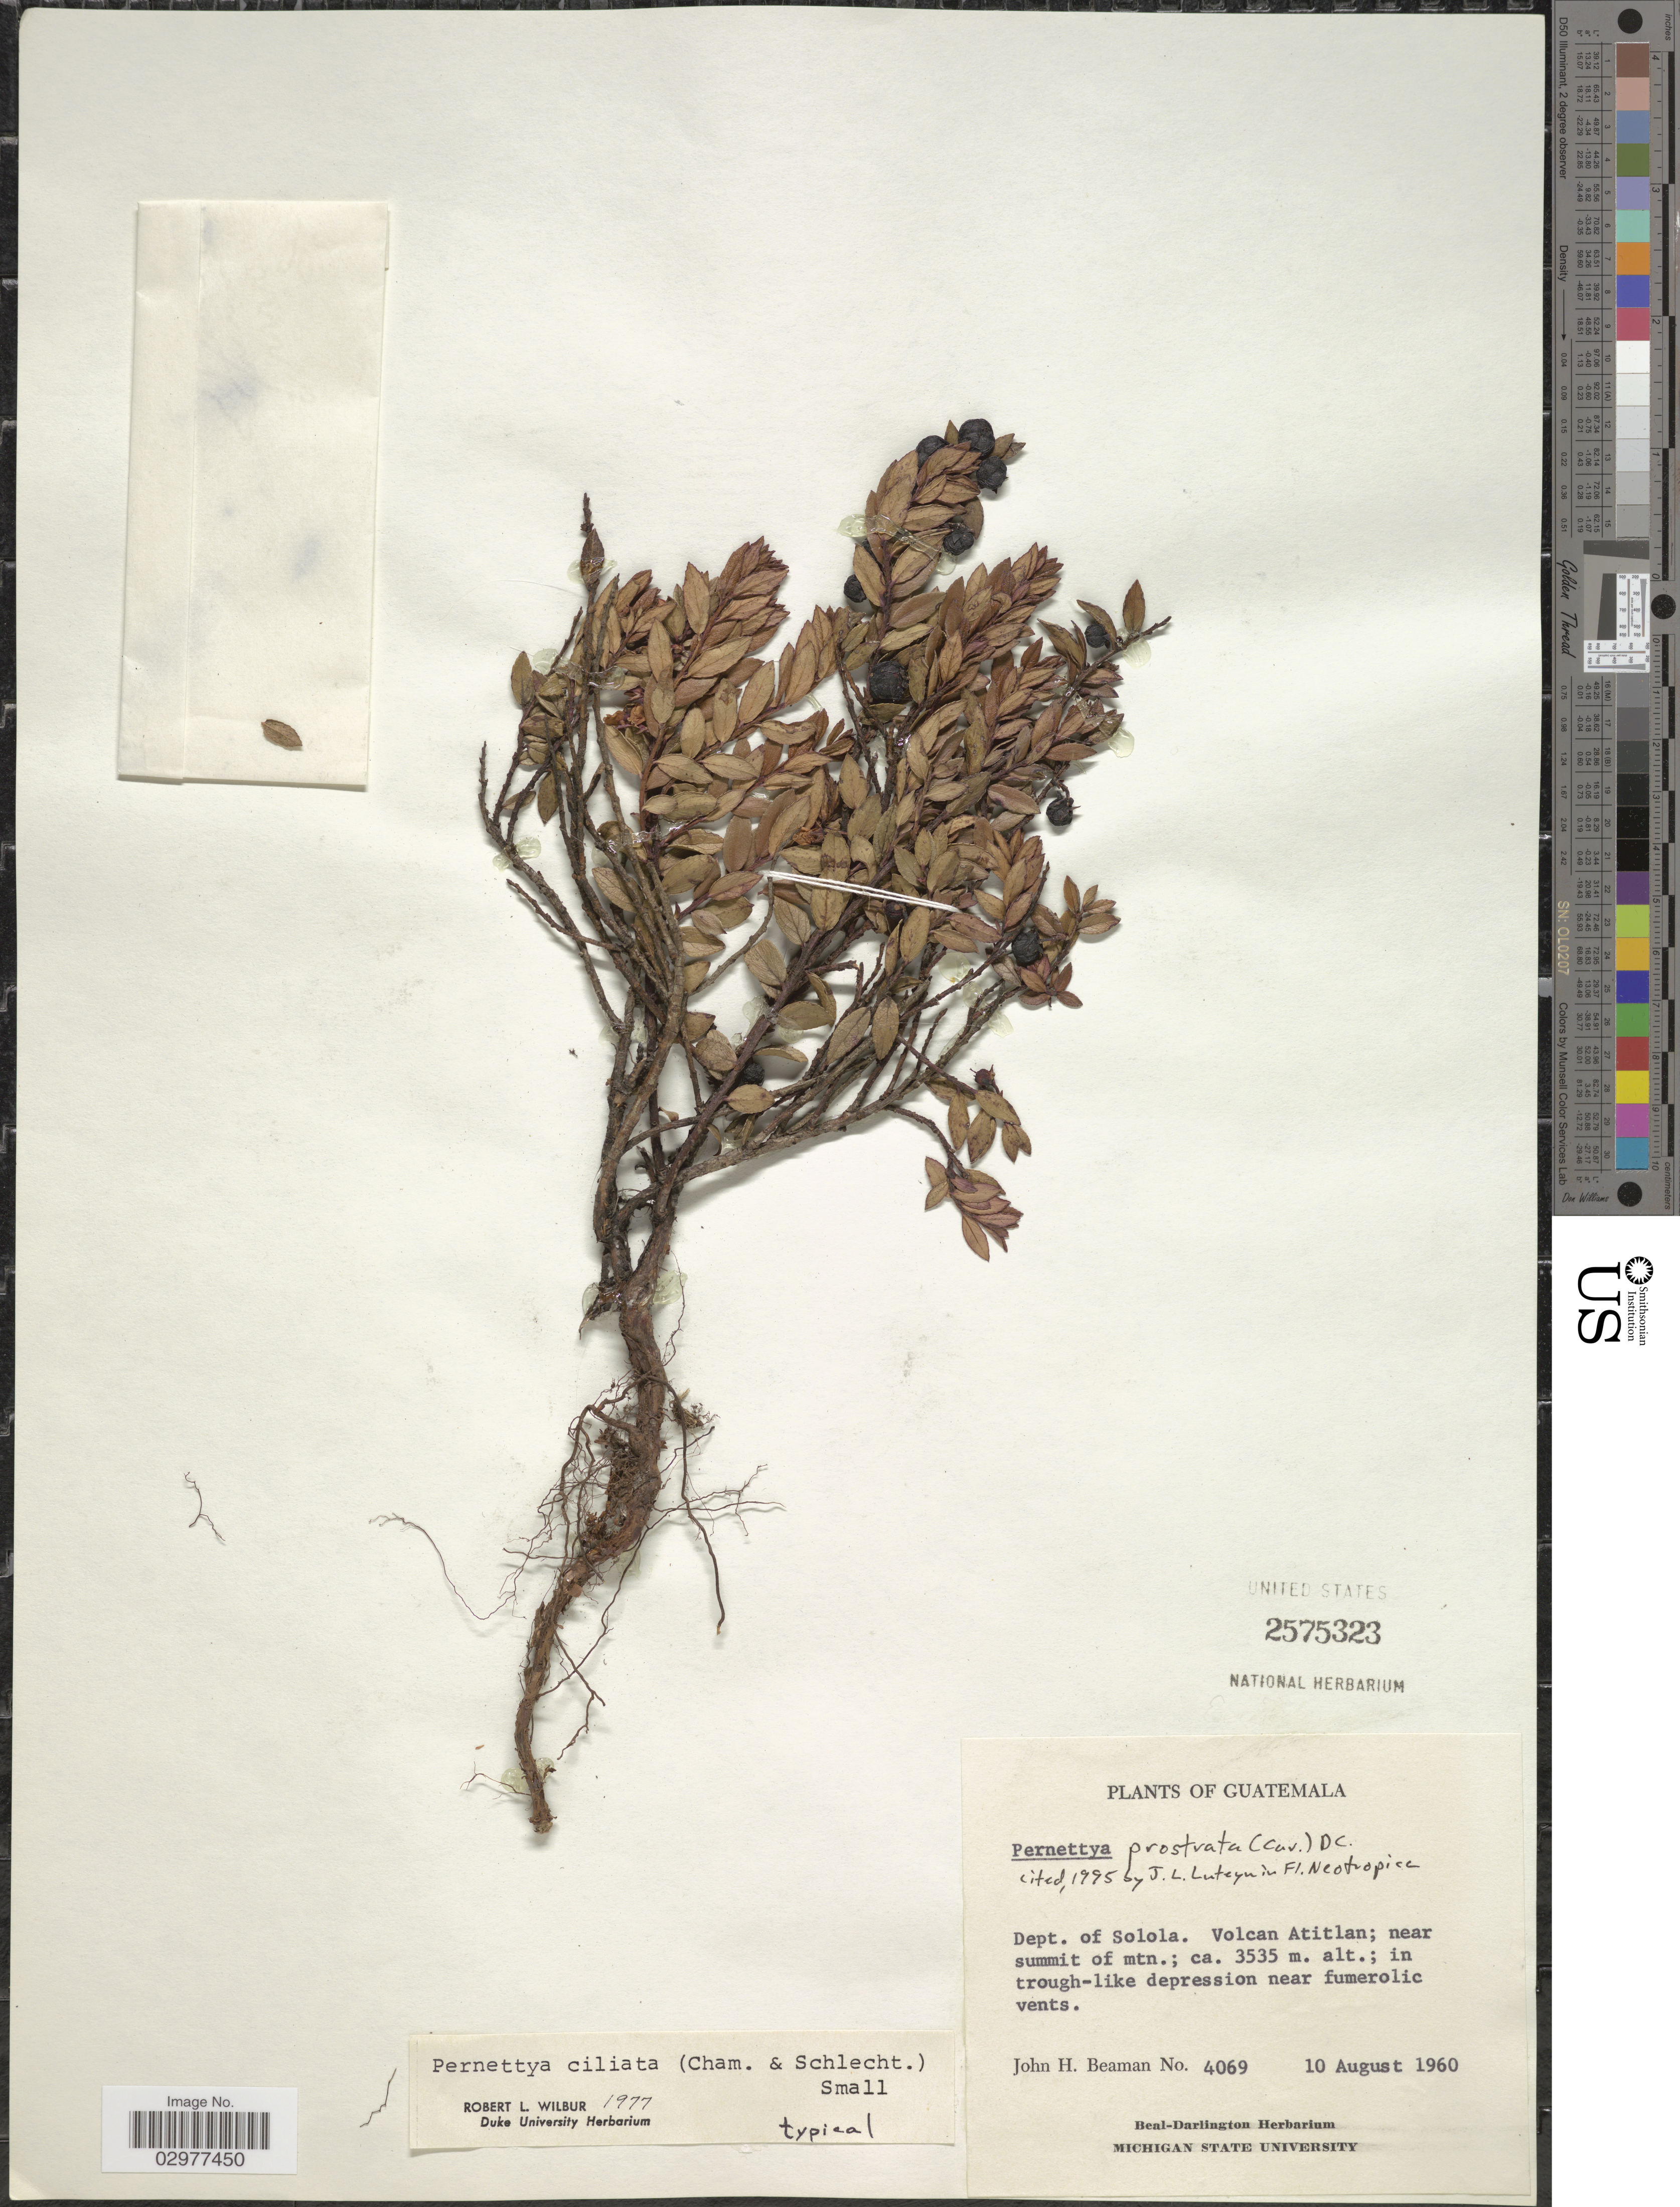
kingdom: Plantae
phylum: Tracheophyta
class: Magnoliopsida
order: Ericales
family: Ericaceae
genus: Pernettya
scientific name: Pernettya prostrata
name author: (Cav.) DC.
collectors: J. H. Beaman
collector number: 4069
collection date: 1960-08-10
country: Guatemala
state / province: Sololá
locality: Dept. Solola. Volcan Atitlan; near summit of mtn.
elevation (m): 3535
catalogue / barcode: US 2575323